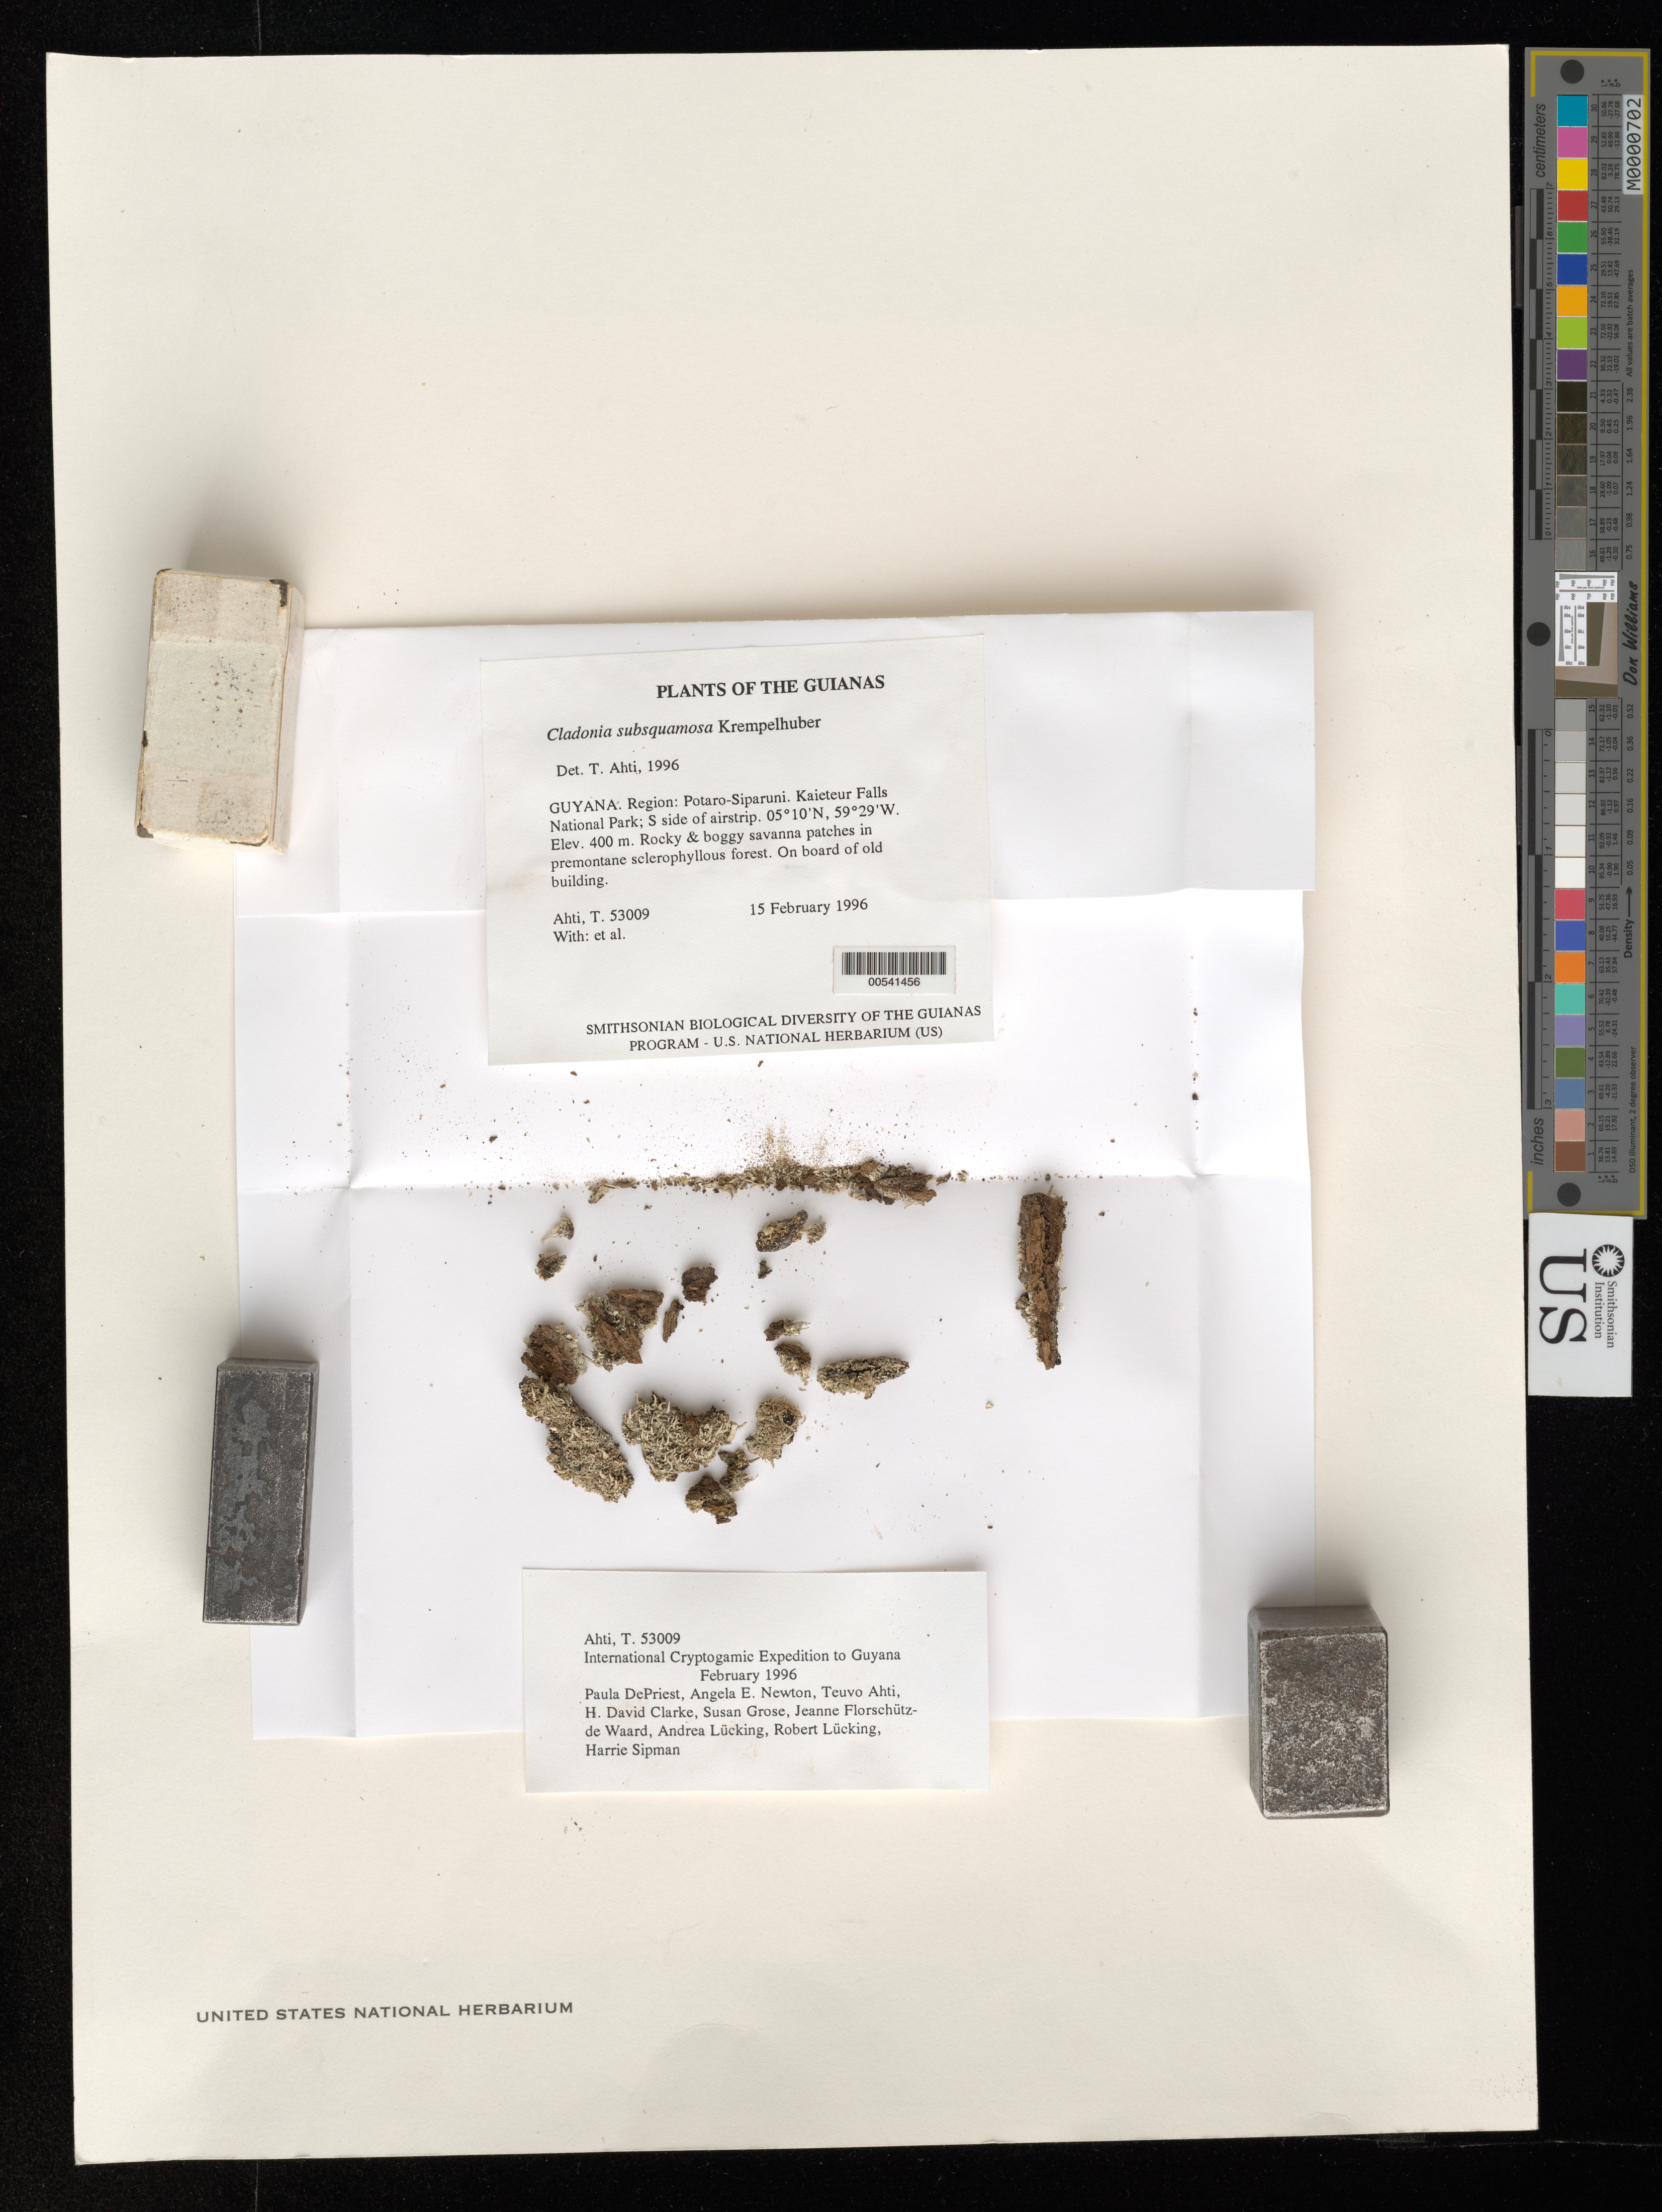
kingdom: Fungi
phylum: Ascomycota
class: Lecanoromycetes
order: Lecanorales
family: Cladoniaceae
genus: Cladonia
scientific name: Cladonia subsquamosa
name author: Kremp.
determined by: Ahti, Teuvo T.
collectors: T. T. Ahti et al.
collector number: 53009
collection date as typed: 15 February 1996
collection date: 1996-02-15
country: Guyana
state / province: Potaro-Siparuni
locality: Kaieteur Falls National Park; S side of airstrip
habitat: Rocky & boggy savanna patches in premontane sclerophyllous forest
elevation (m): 400